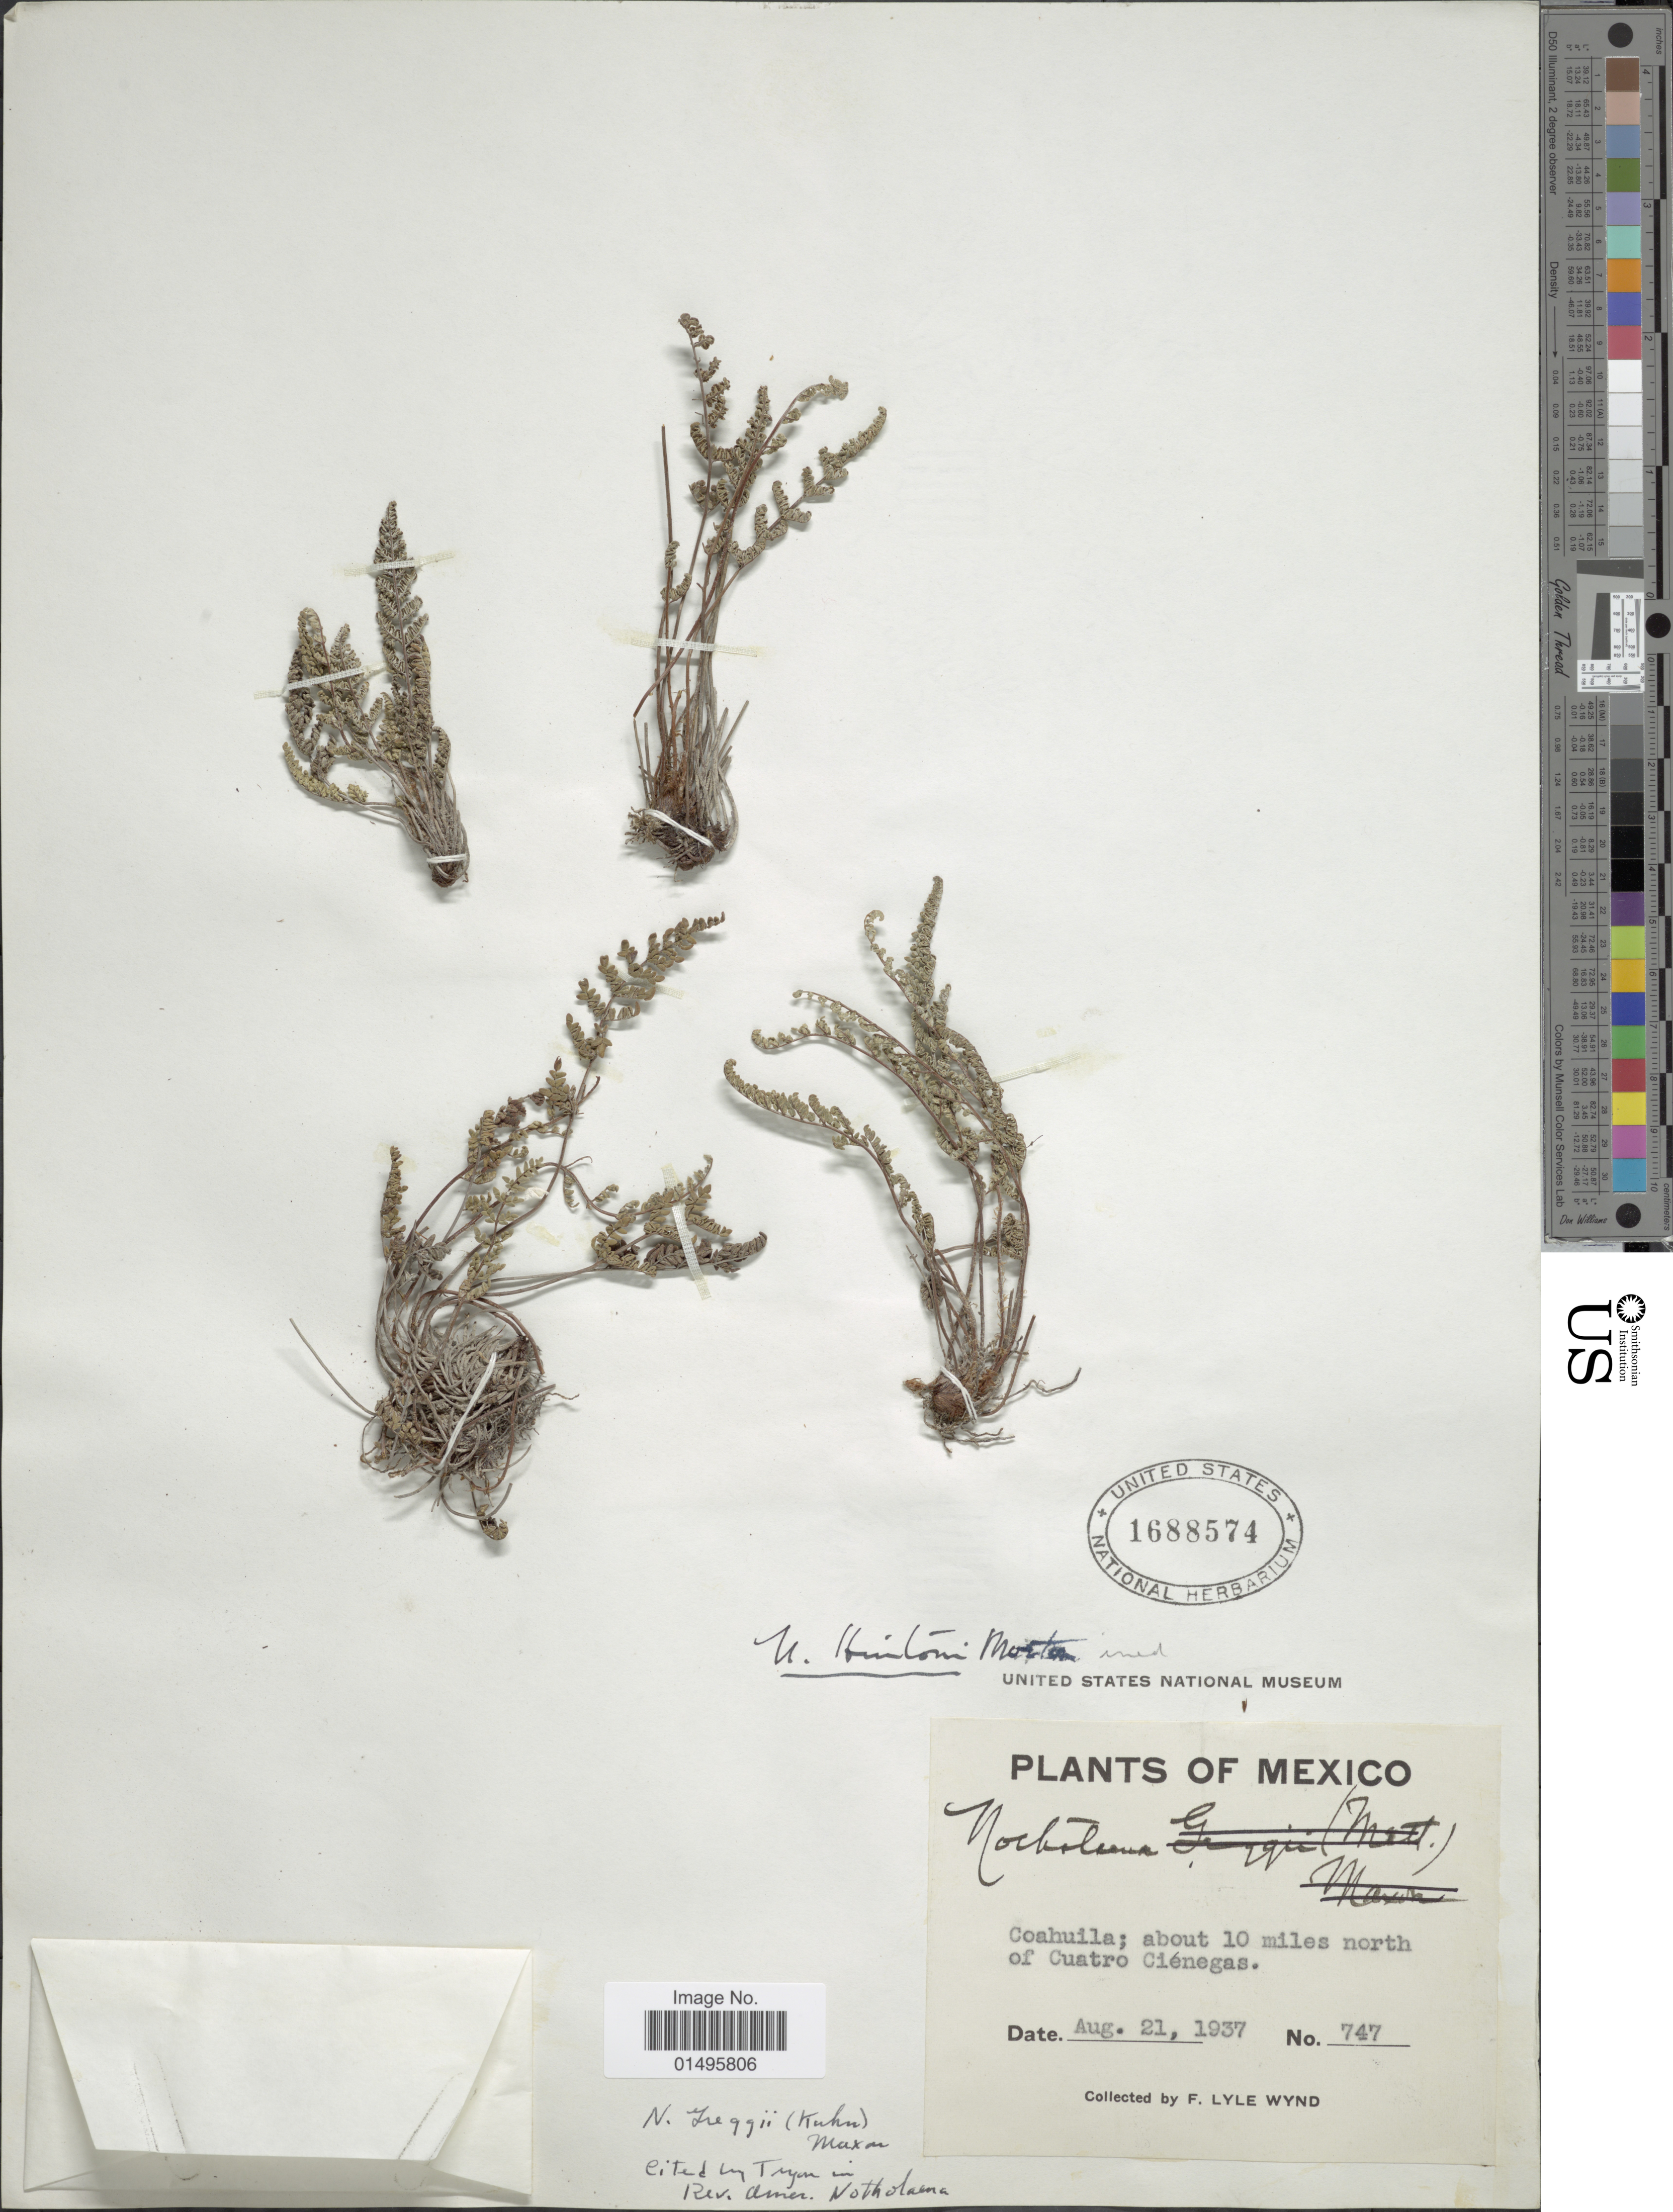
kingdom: Plantae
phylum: Tracheophyta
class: Polypodiopsida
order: Polypodiales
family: Pteridaceae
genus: Notholaena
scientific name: Notholaena greggii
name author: (Mett.) Maxon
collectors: F. L. Wynd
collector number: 747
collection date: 1937-08-21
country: Mexico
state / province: Coahuila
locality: Mexico, about 10 miles north of Cuatro Cienegas.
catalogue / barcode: US 1688574